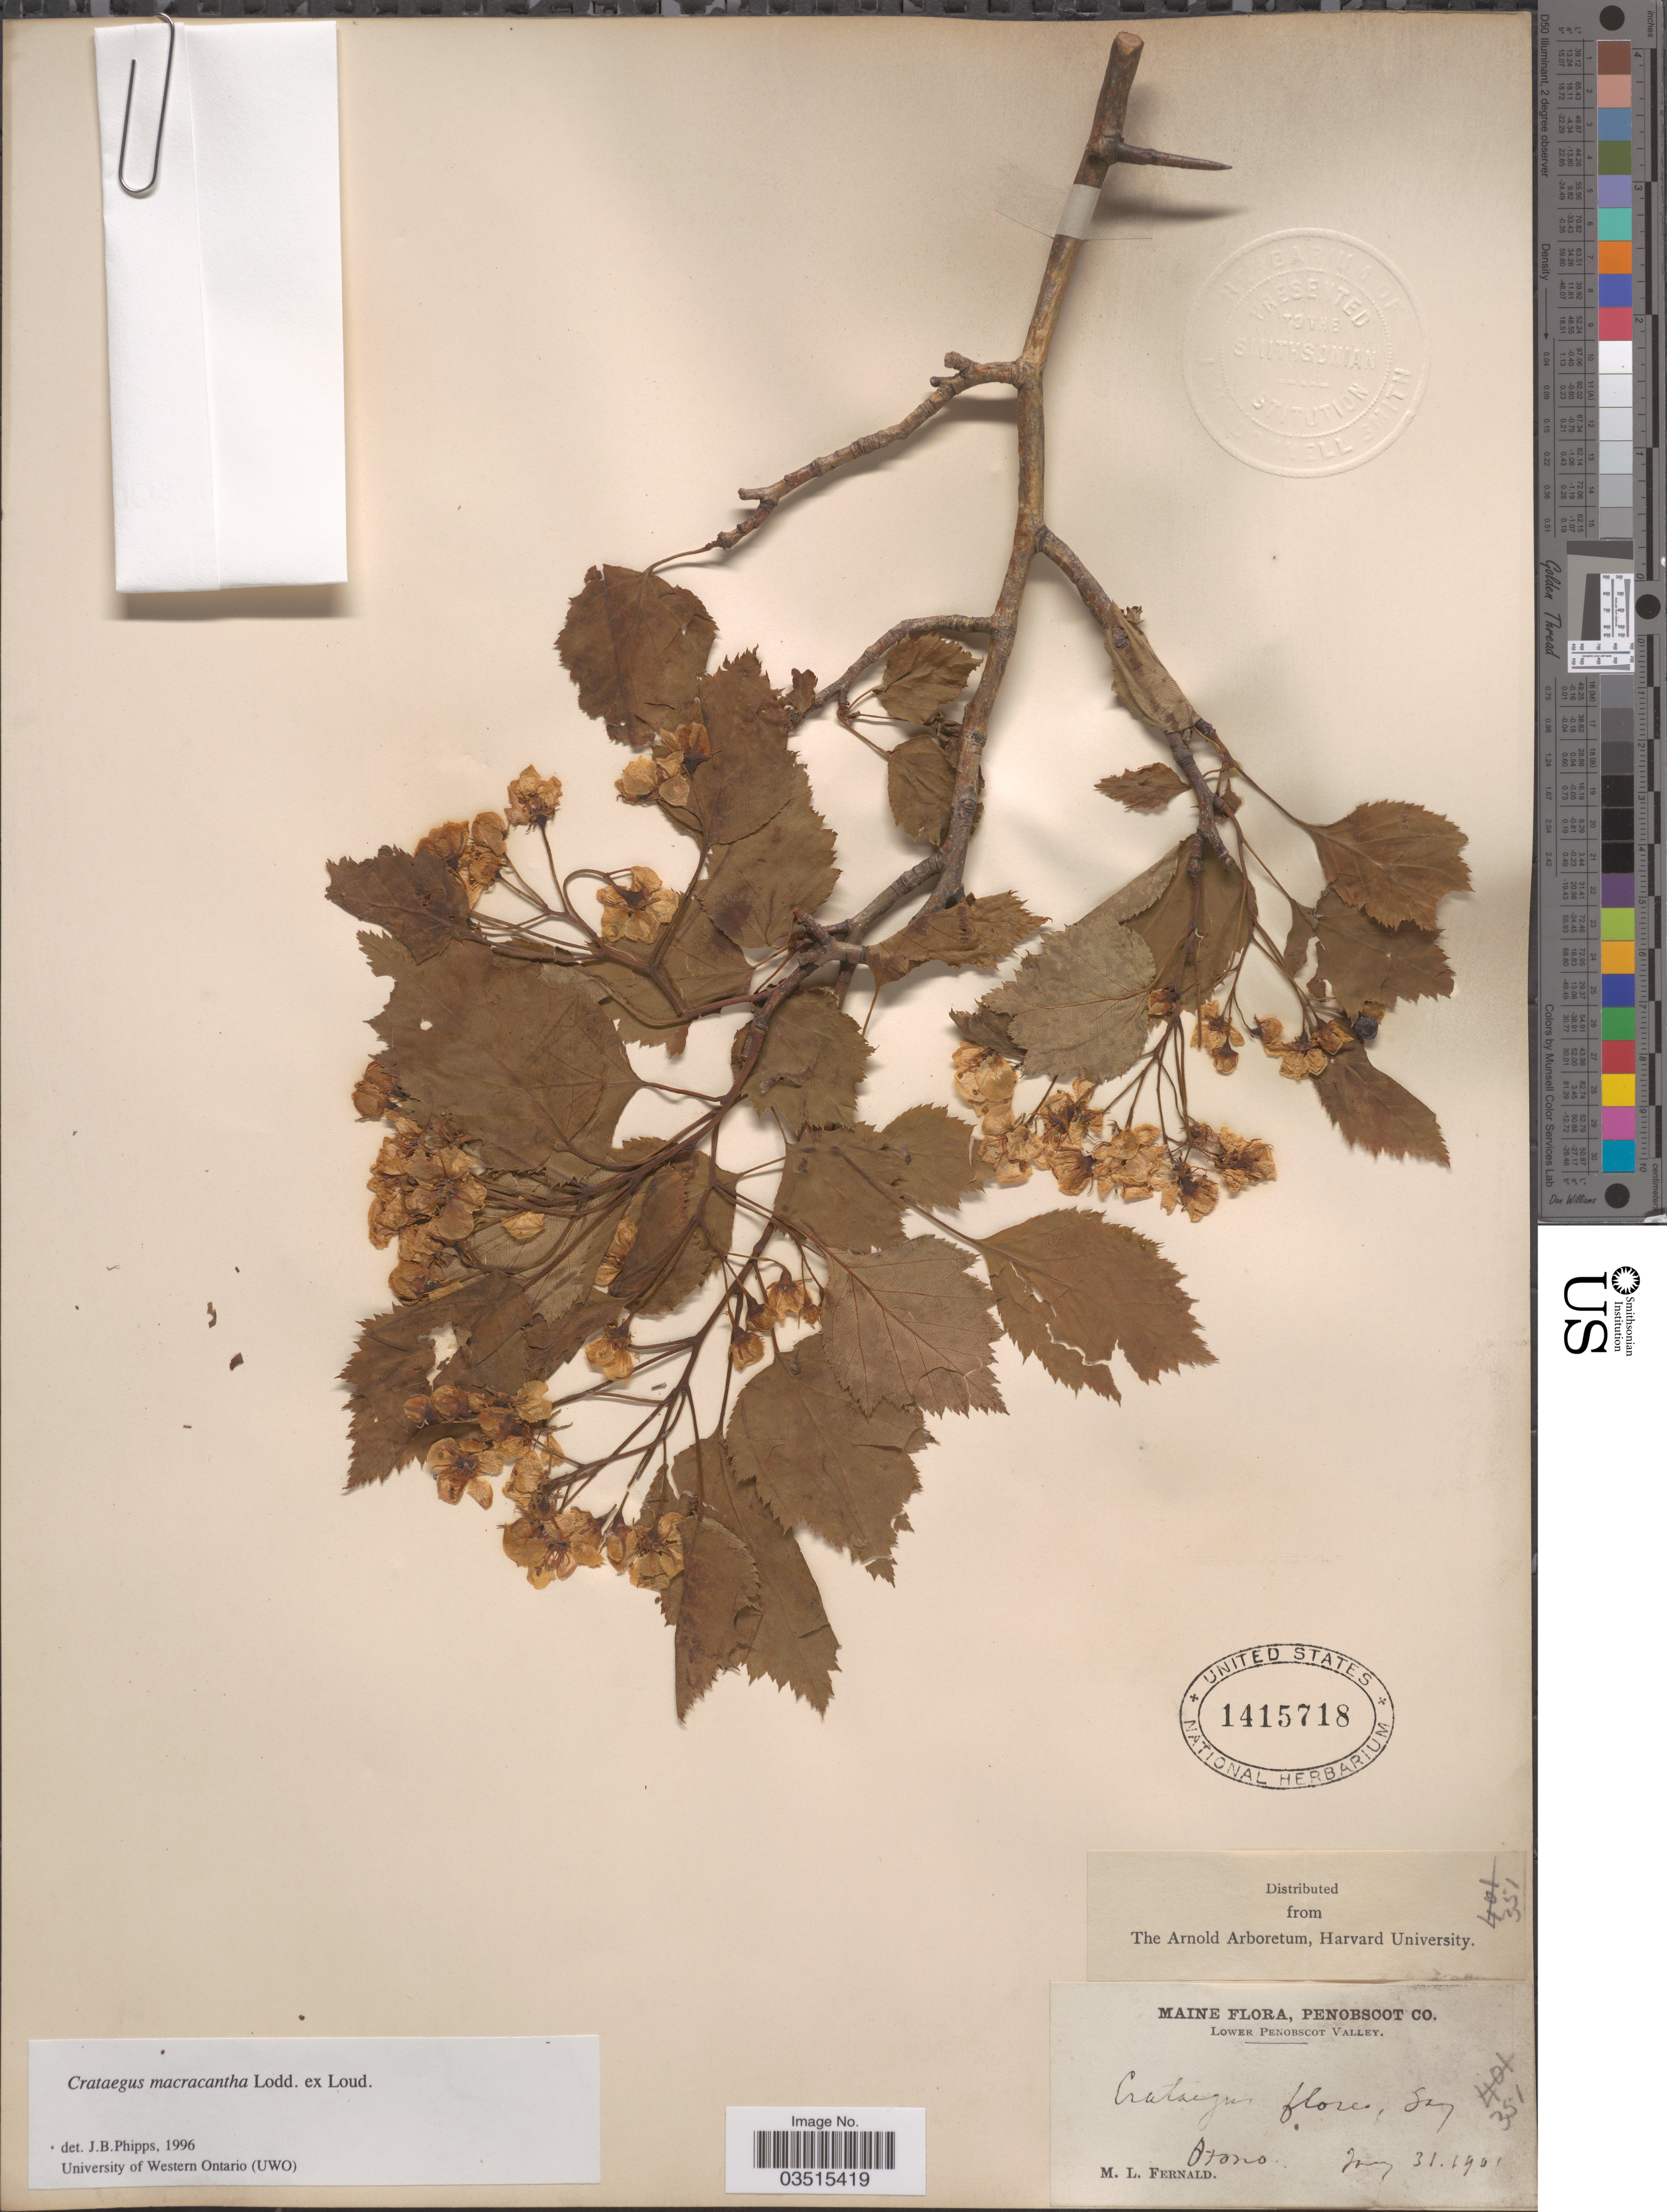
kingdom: Plantae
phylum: Tracheophyta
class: Magnoliopsida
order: Rosales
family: Rosaceae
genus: Crataegus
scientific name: Crataegus macracantha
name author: (Lindl.) Lodd. ex Loudon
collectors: M. L. Fernald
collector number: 351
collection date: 1901-07-31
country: United States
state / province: Maine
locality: Penobscot Co. Lower Penobscot Valley. Orono.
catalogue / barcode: US 1415718